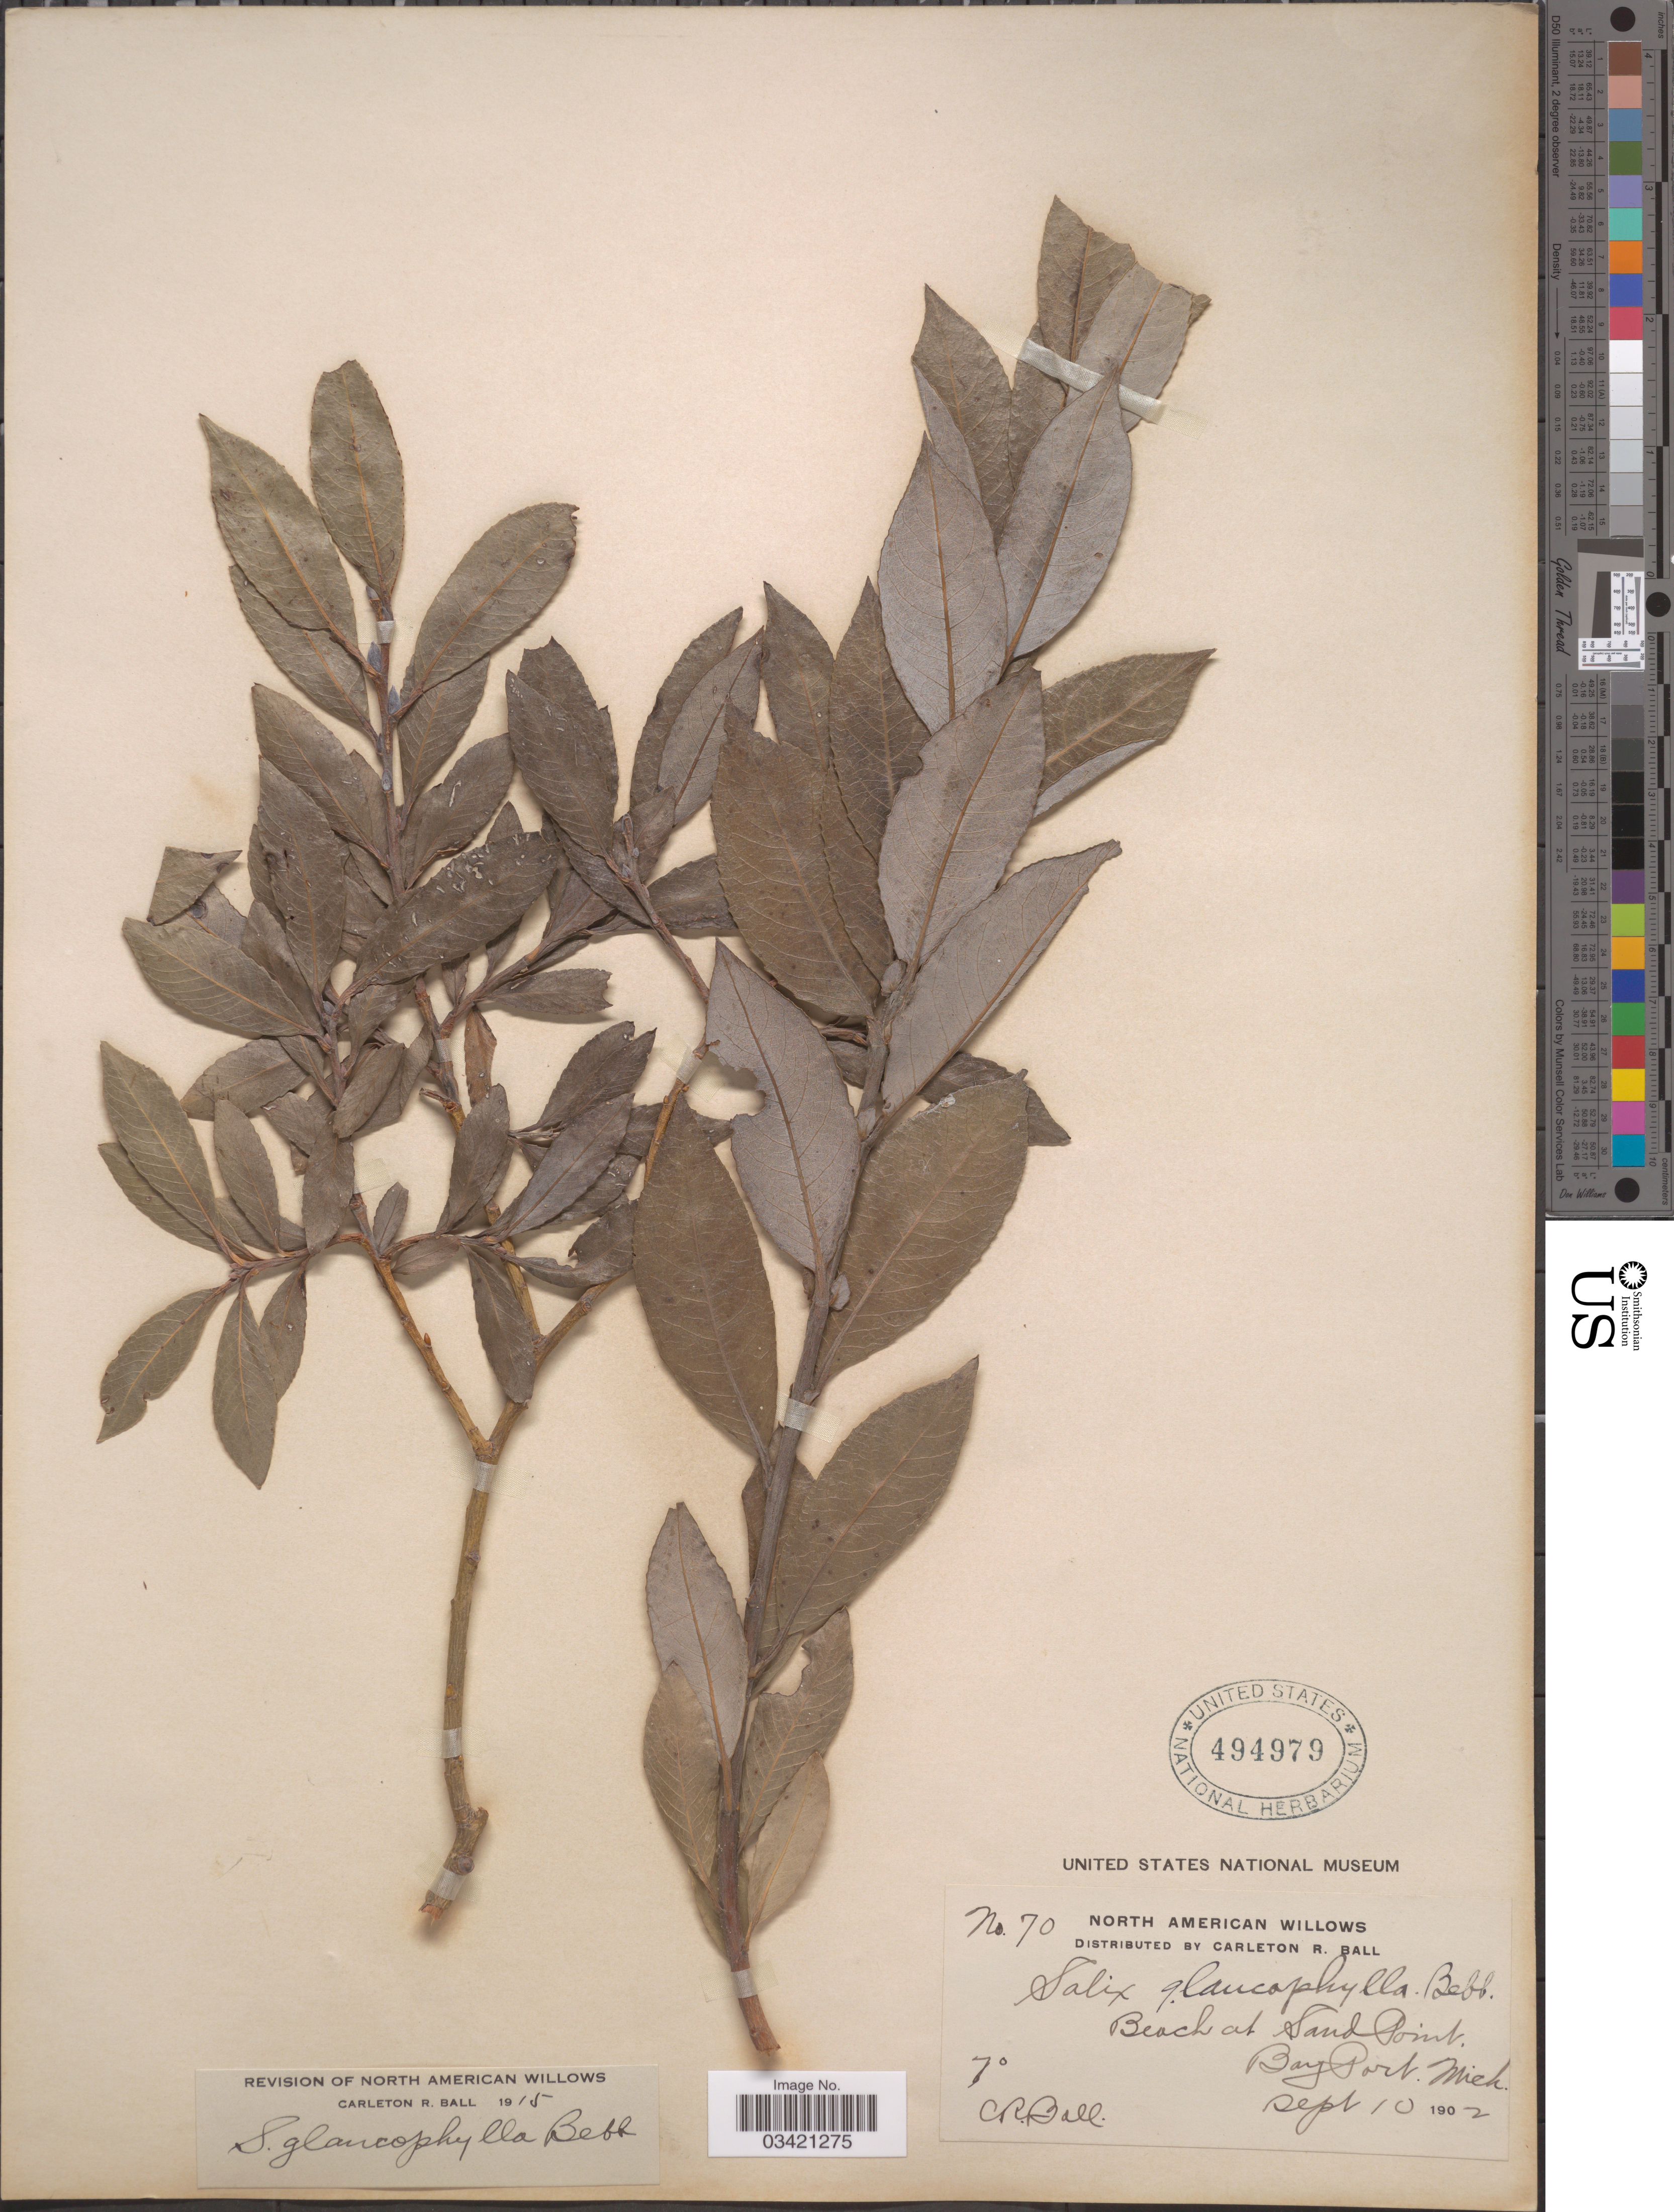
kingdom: Plantae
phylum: Tracheophyta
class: Magnoliopsida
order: Malpighiales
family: Salicaceae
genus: Salix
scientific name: Salix glaucophylla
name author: Andersson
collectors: C. R. Ball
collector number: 70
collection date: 1902-09-10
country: United States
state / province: Michigan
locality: Beach at Sand Point. Bay Port.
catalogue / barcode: US 494979